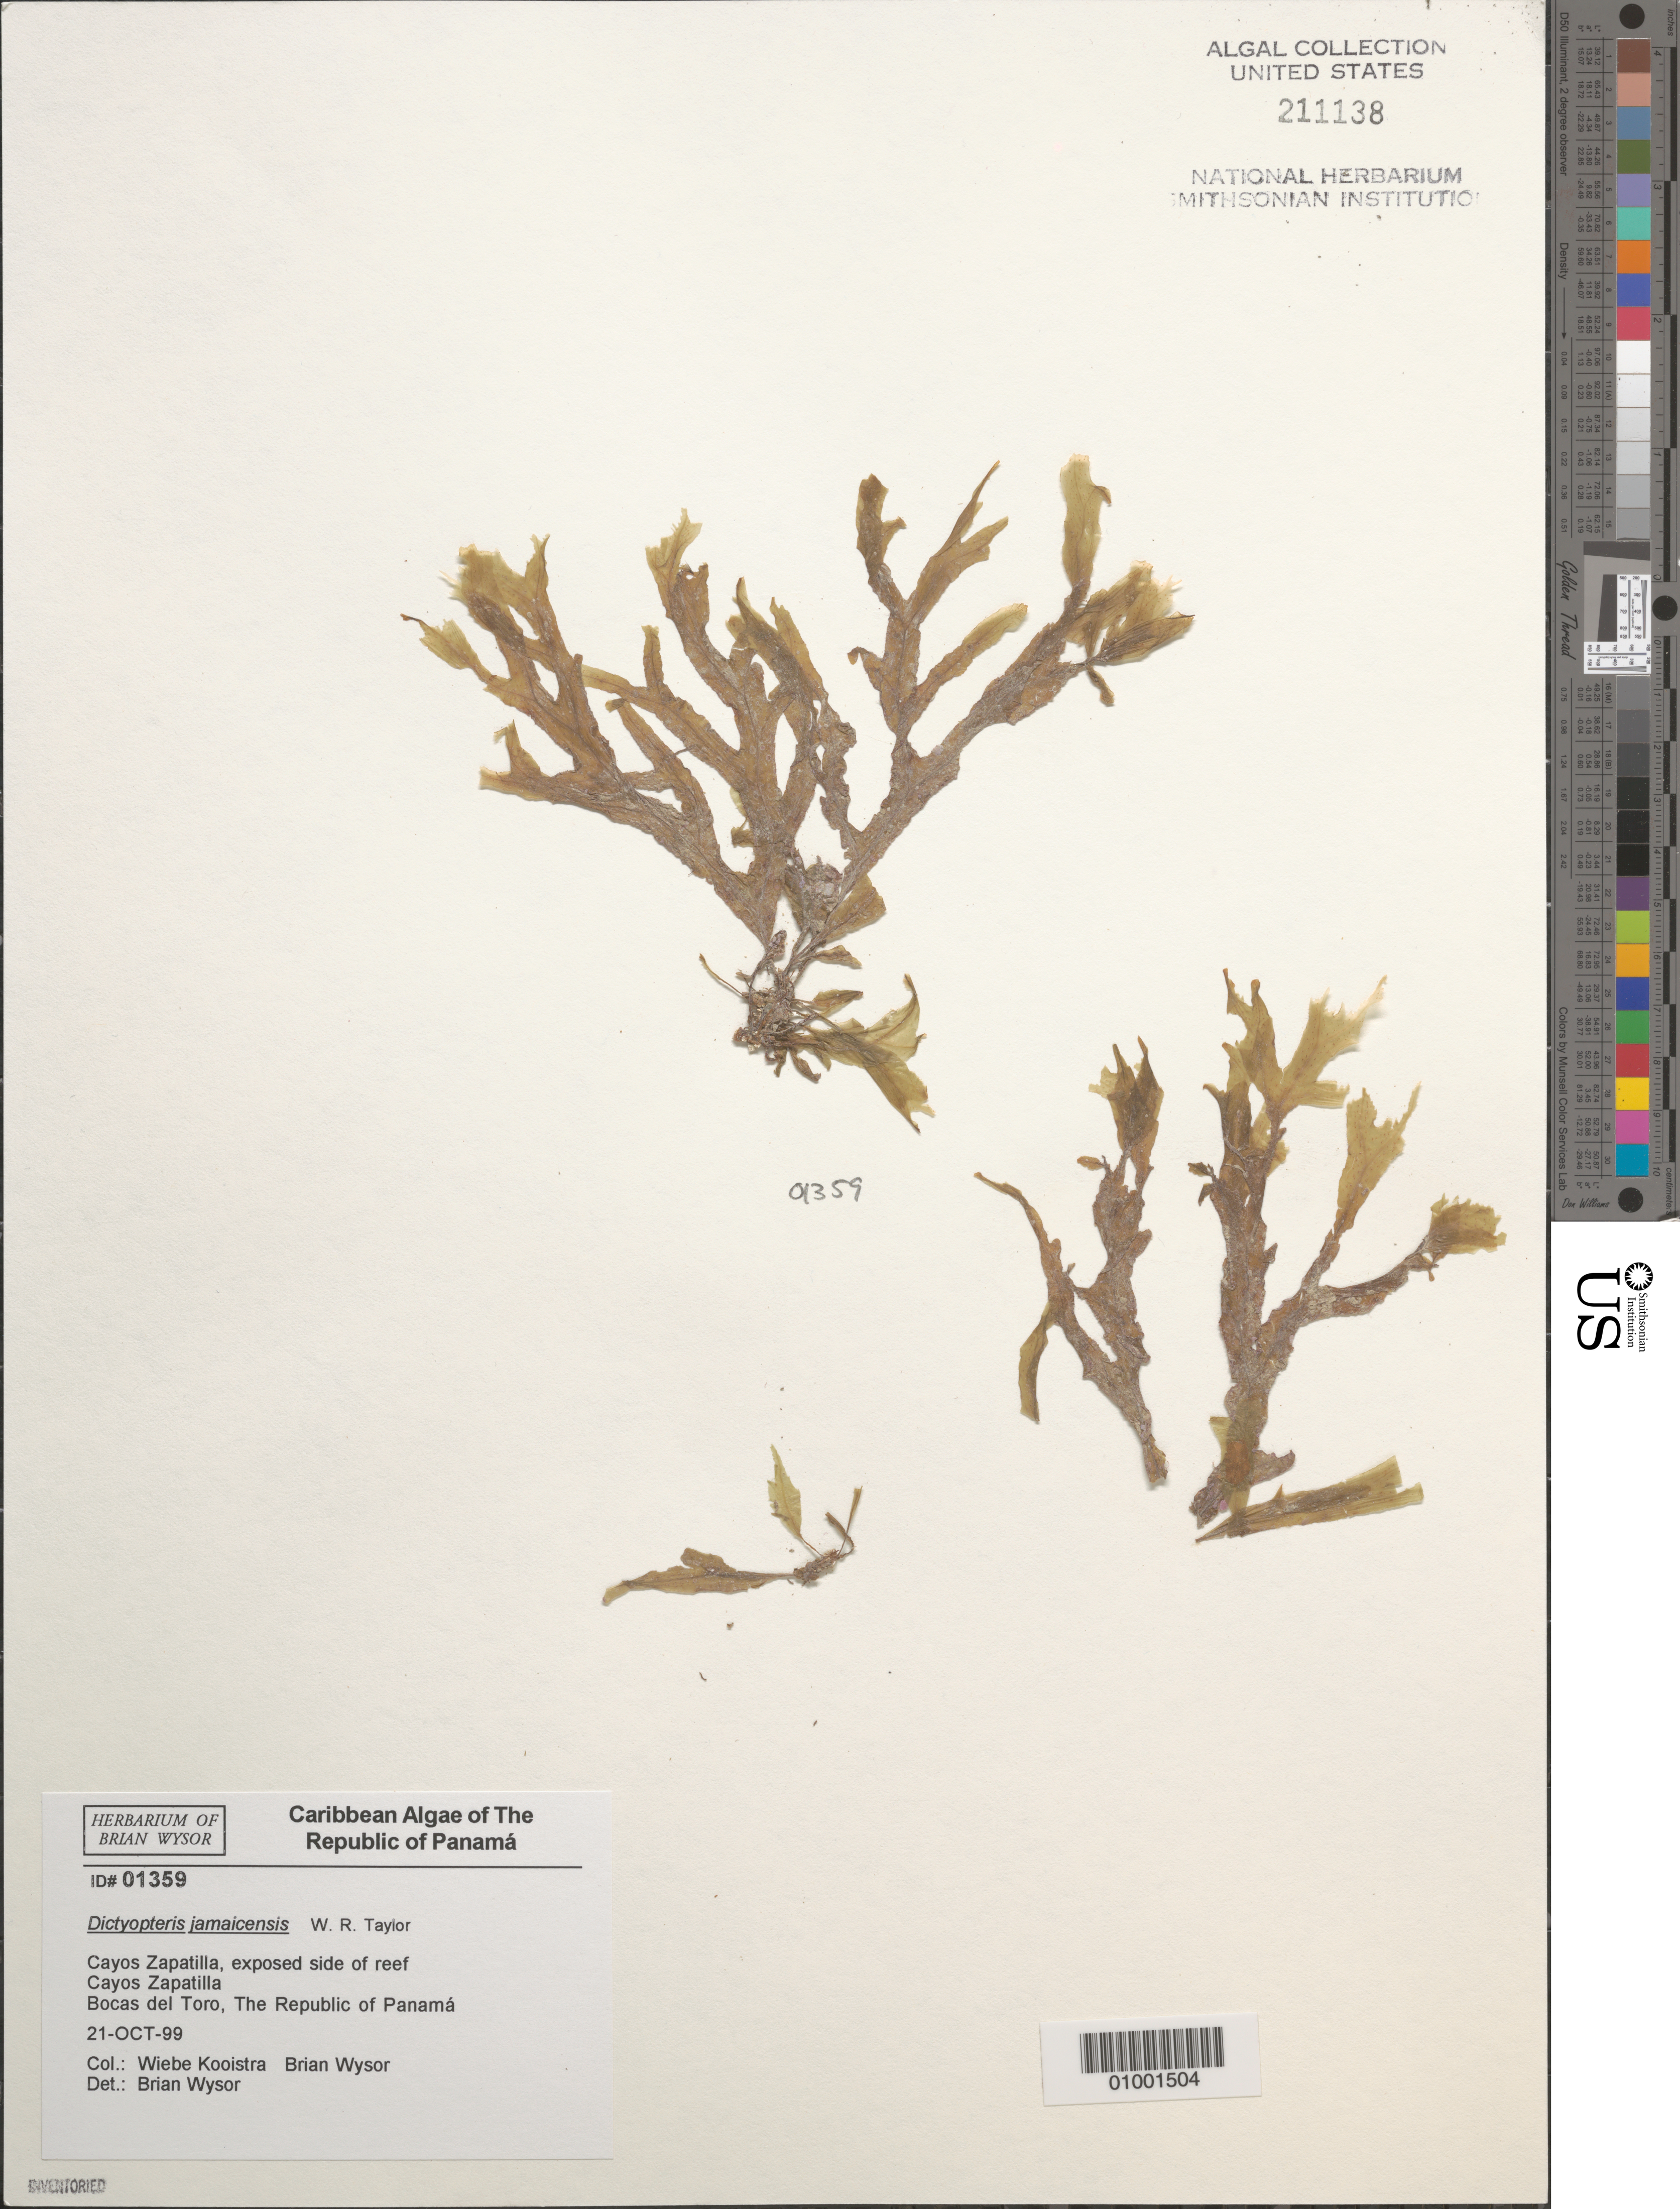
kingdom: Chromista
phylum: Ochrophyta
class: Phaeophyceae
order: Dictyotales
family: Dictyotaceae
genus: Dictyopteris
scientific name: Dictyopteris jamaicensis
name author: W.R. Taylor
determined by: Wysor, B.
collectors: B. Wysor & W. Kooistra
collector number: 01359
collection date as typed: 21 Oct 1999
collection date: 1999-10-21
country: Panama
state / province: Bocas del Toro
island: Cayos Zapatilla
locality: Exposed side of reef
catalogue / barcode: US 211138